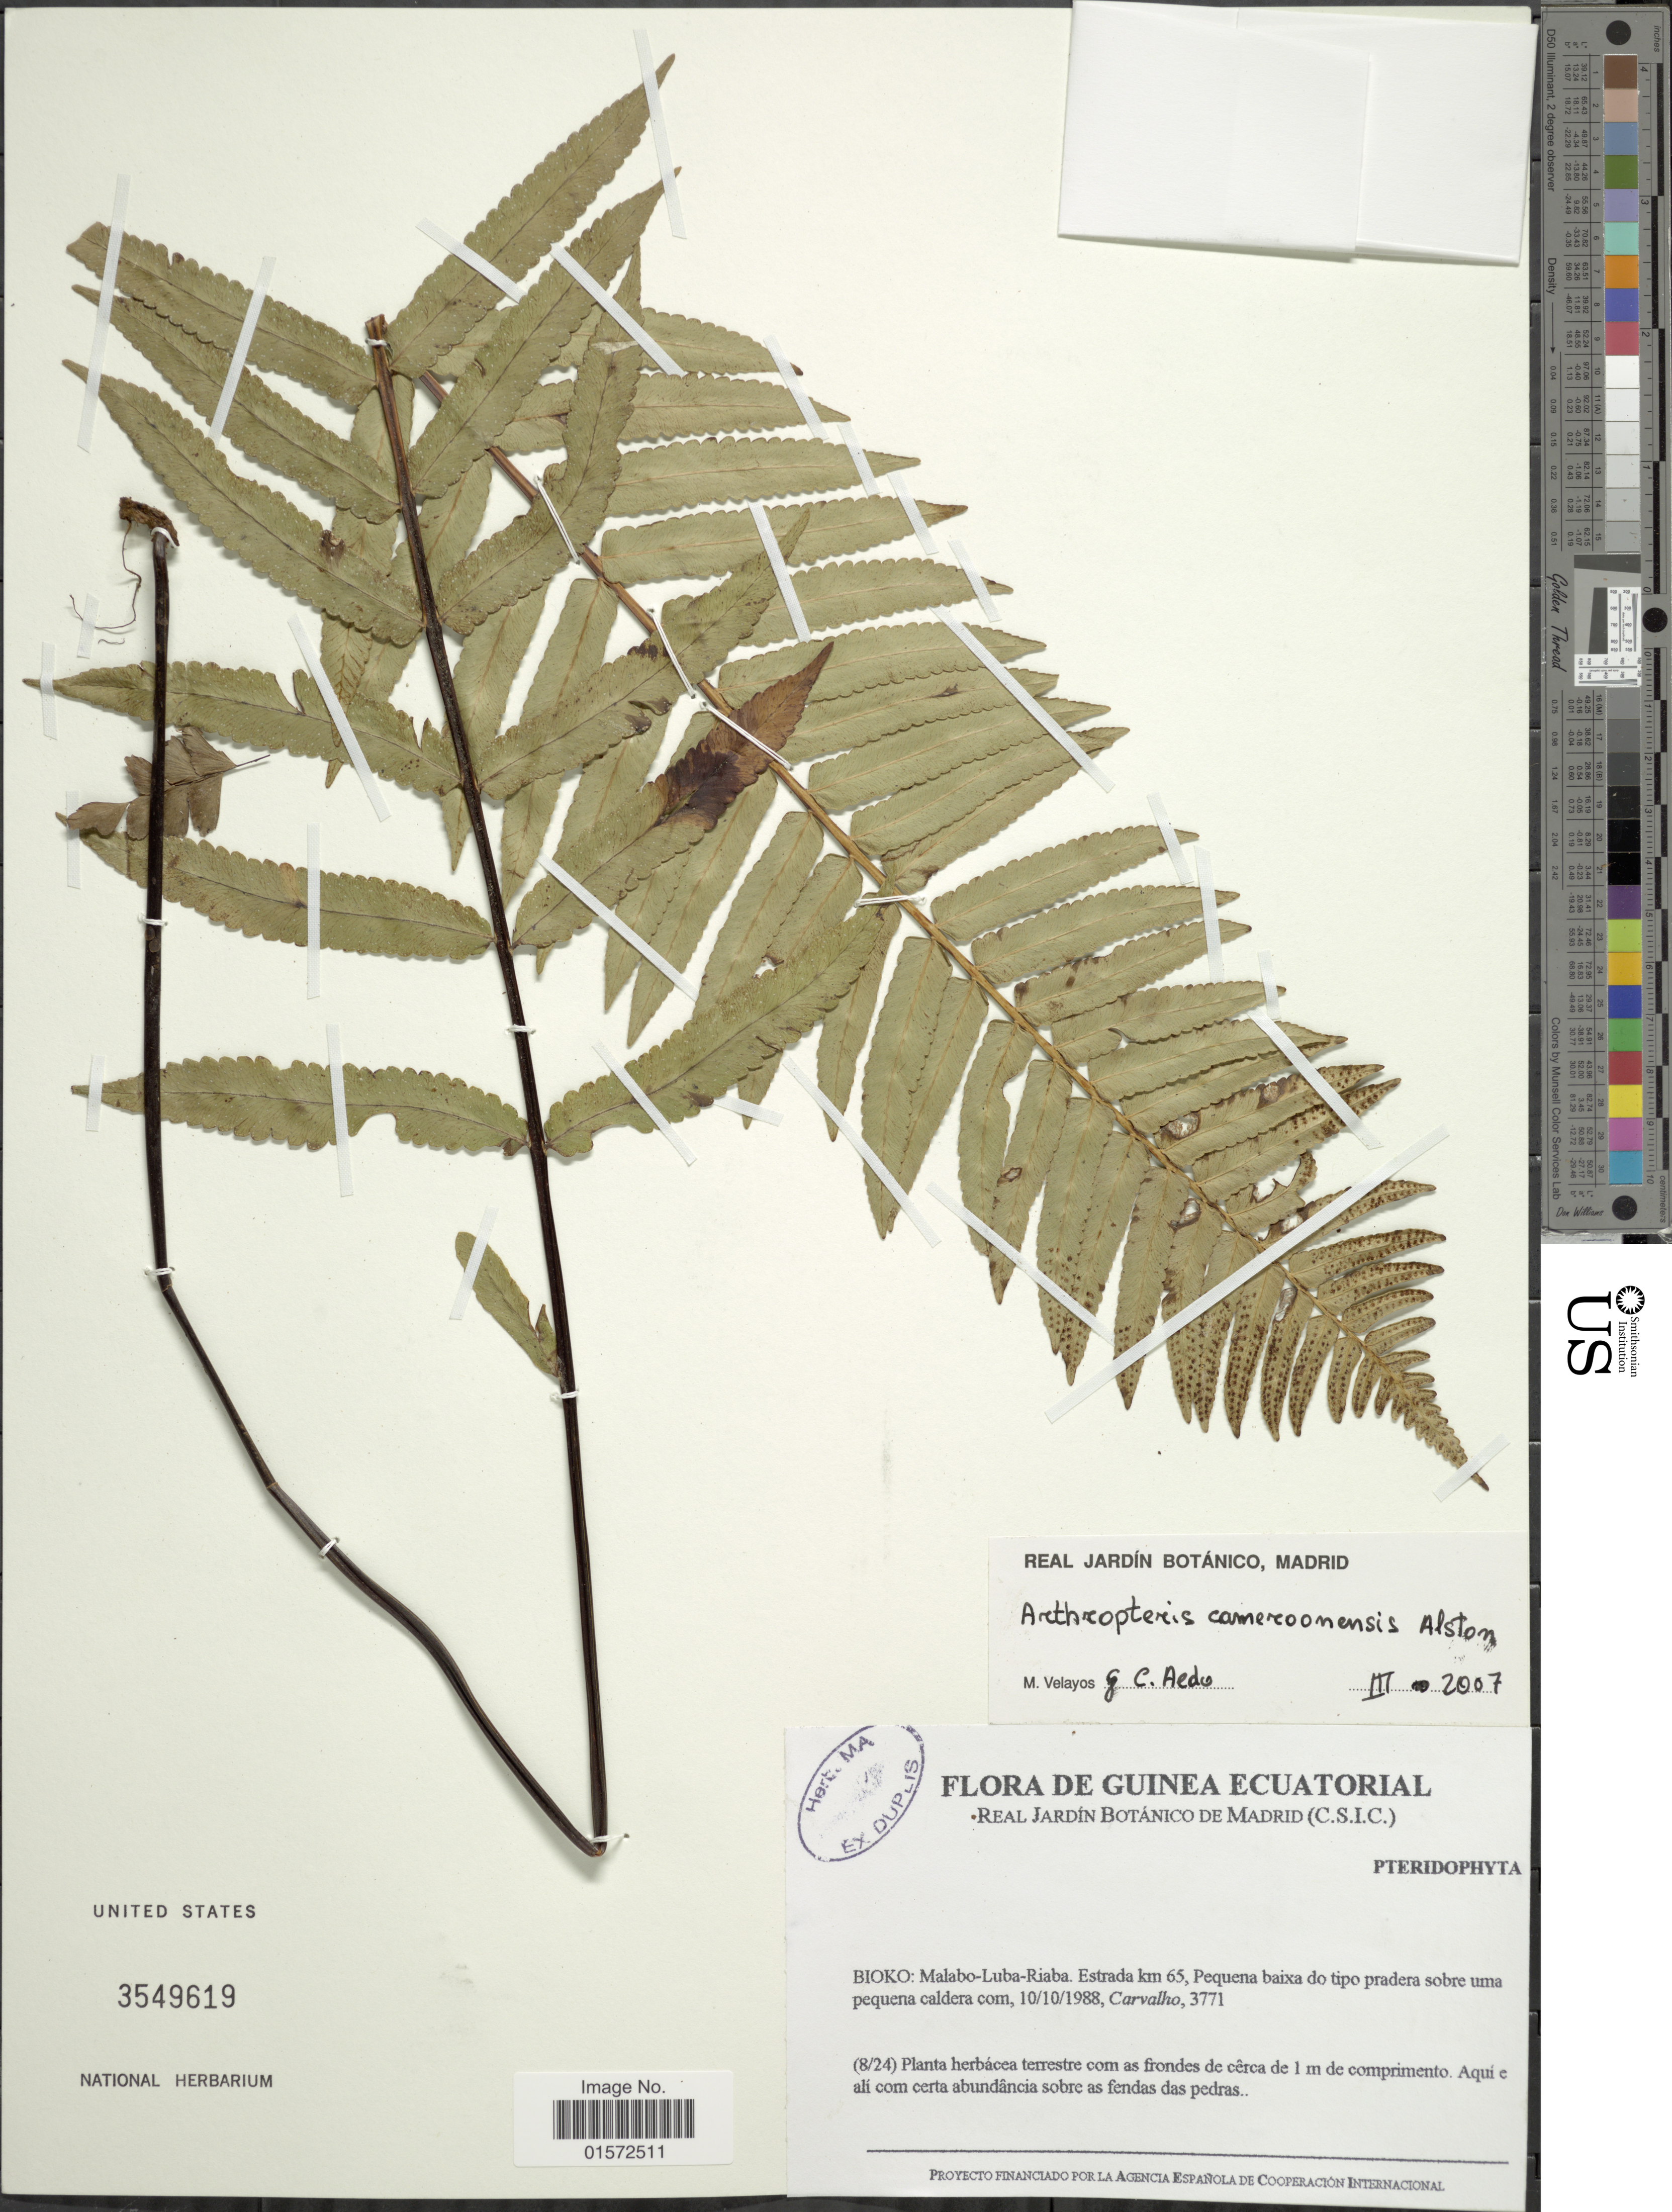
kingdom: Plantae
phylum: Tracheophyta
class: Polypodiopsida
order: Polypodiales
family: Tectariaceae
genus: Arthropteris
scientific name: Arthropteris cameroonensis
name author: Alston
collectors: Carvalho, --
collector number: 3771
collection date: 1988-10-10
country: Equatorial Guinea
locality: Guinea Ecuatorial, Bioko: Malabo-Luba-Raiba,Estrada km 65, pequena Baixa do tipo Pradera sobre uma Pequena caldera.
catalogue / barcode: US 3549619